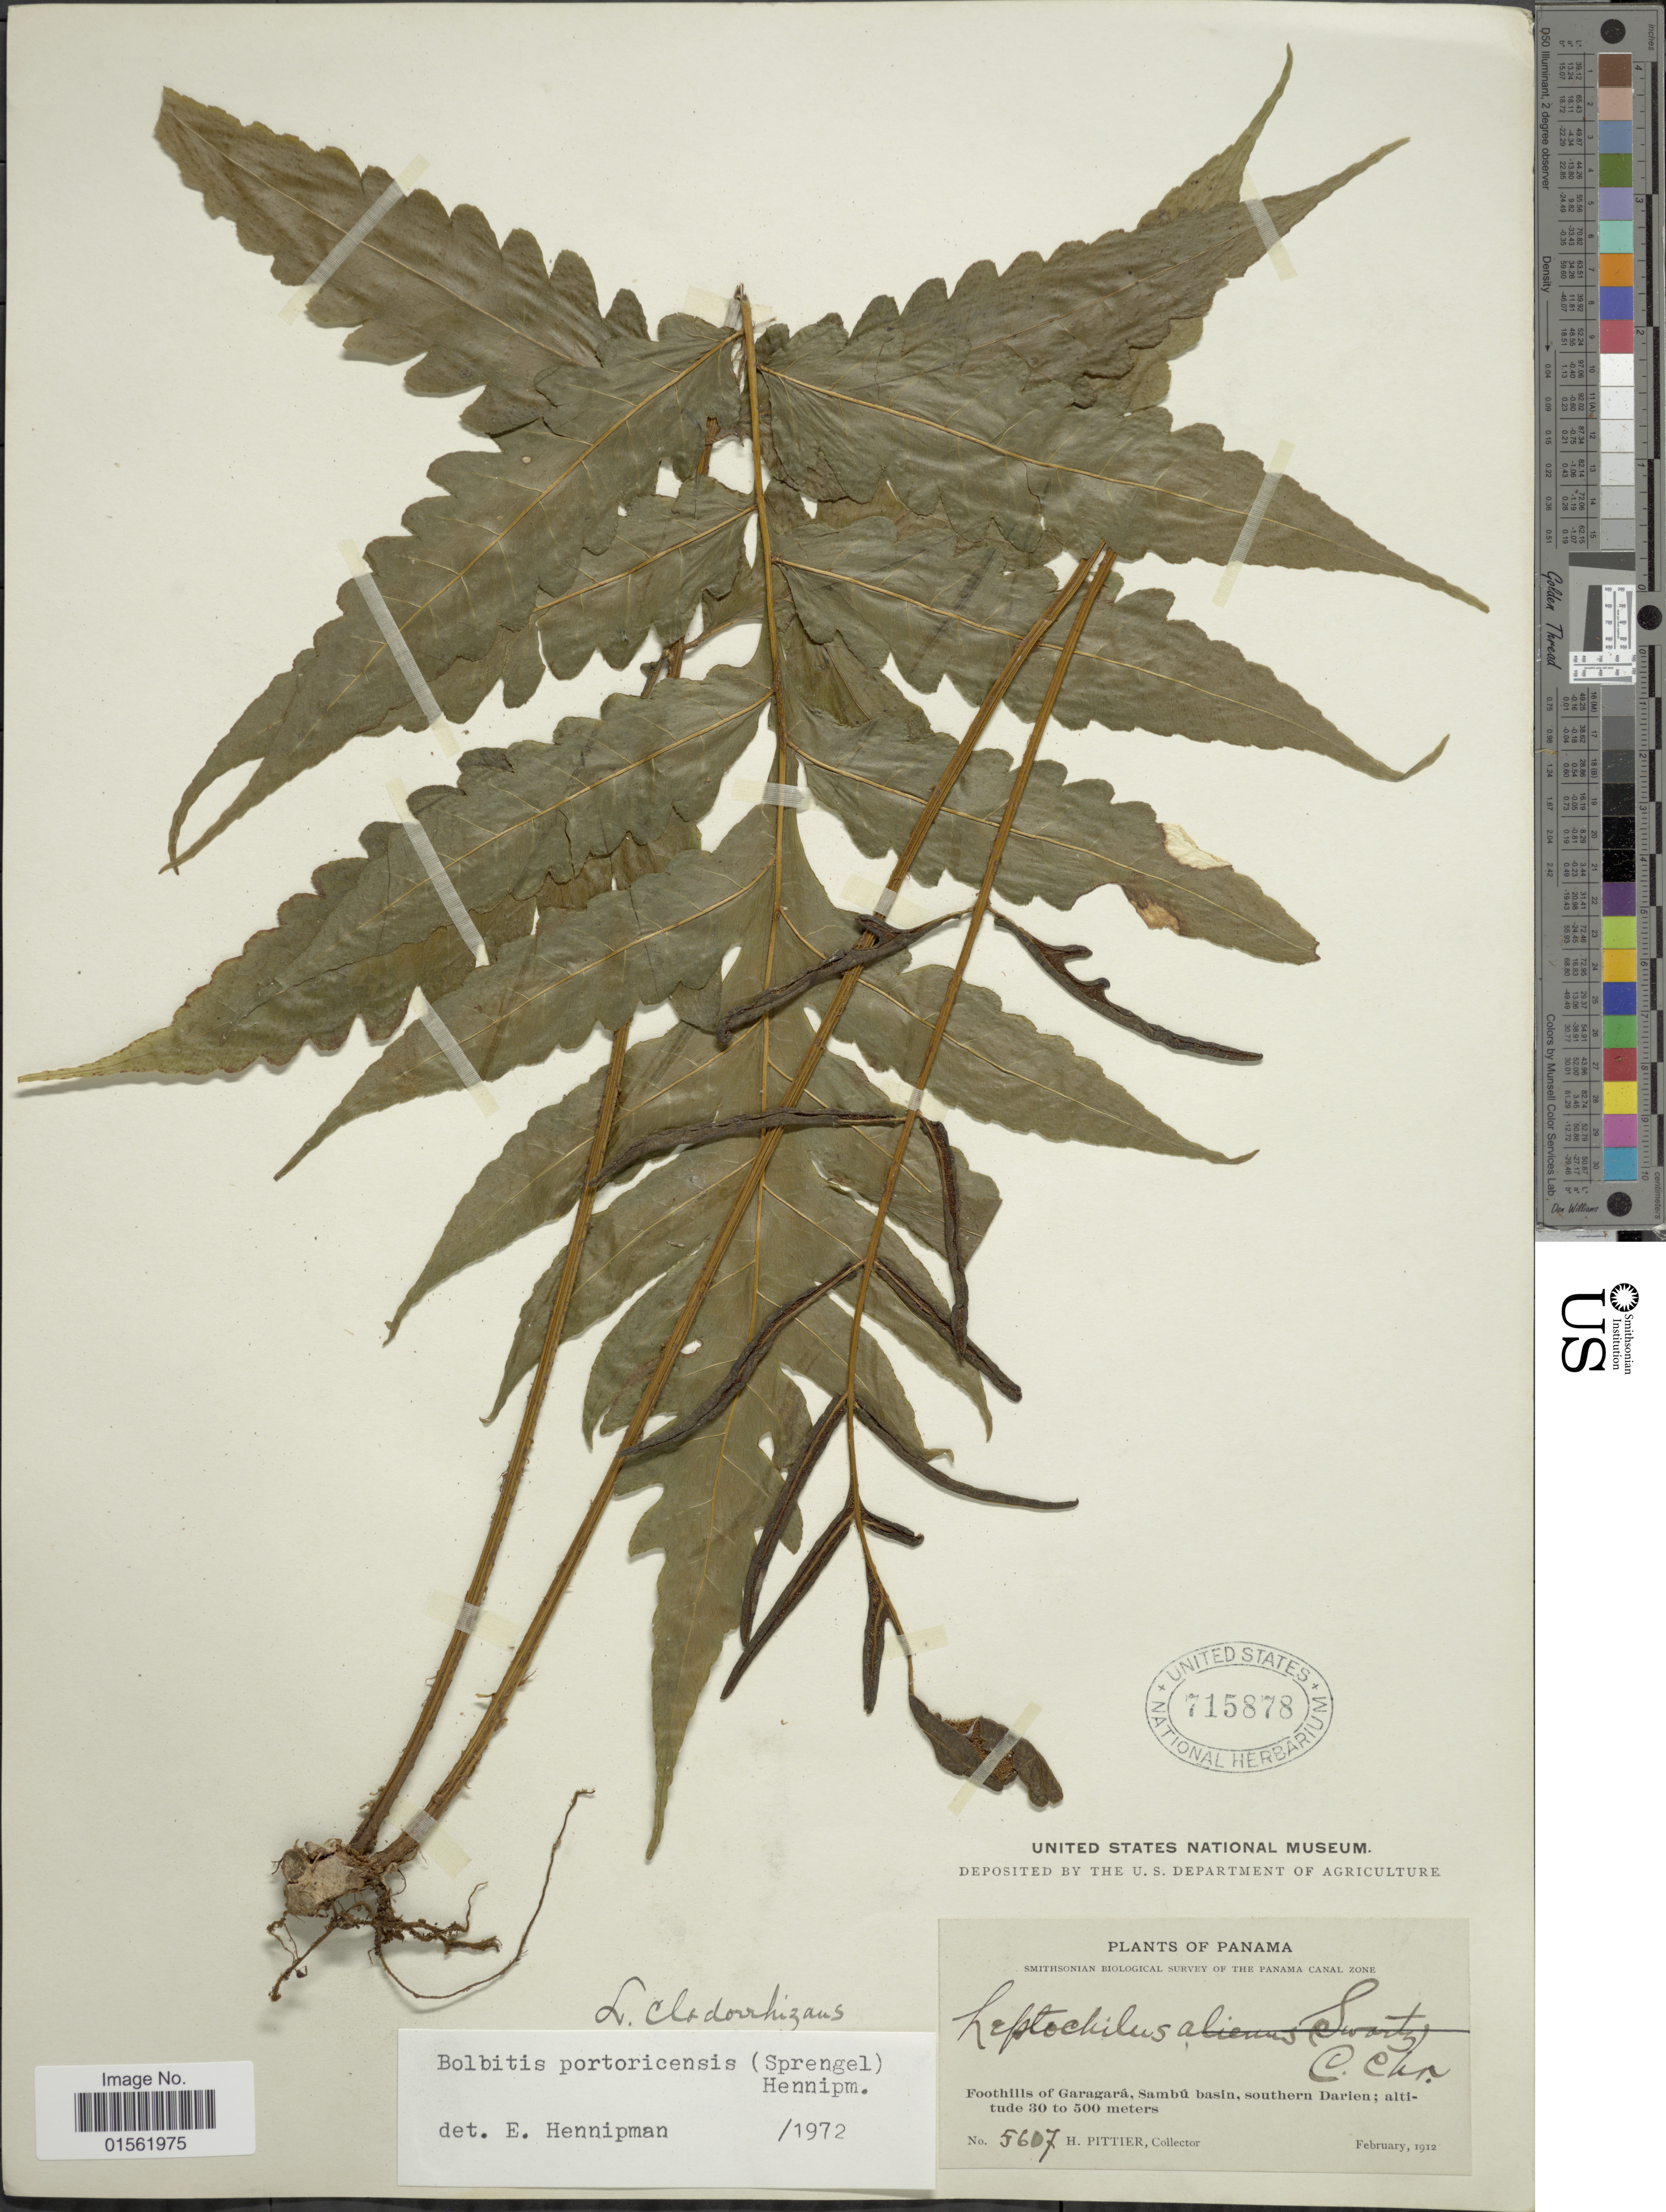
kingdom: Plantae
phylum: Tracheophyta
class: Polypodiopsida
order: Polypodiales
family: Dryopteridaceae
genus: Bolbitis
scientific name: Bolbitis portoricensis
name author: (Spreng.) Hennipman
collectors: H. F. Pittier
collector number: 5607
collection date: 1912-02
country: Panama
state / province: Darién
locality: Panama Canal Zone. Foothills of Garagará, Sambú basin, southern Darien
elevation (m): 30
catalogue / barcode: US 715878